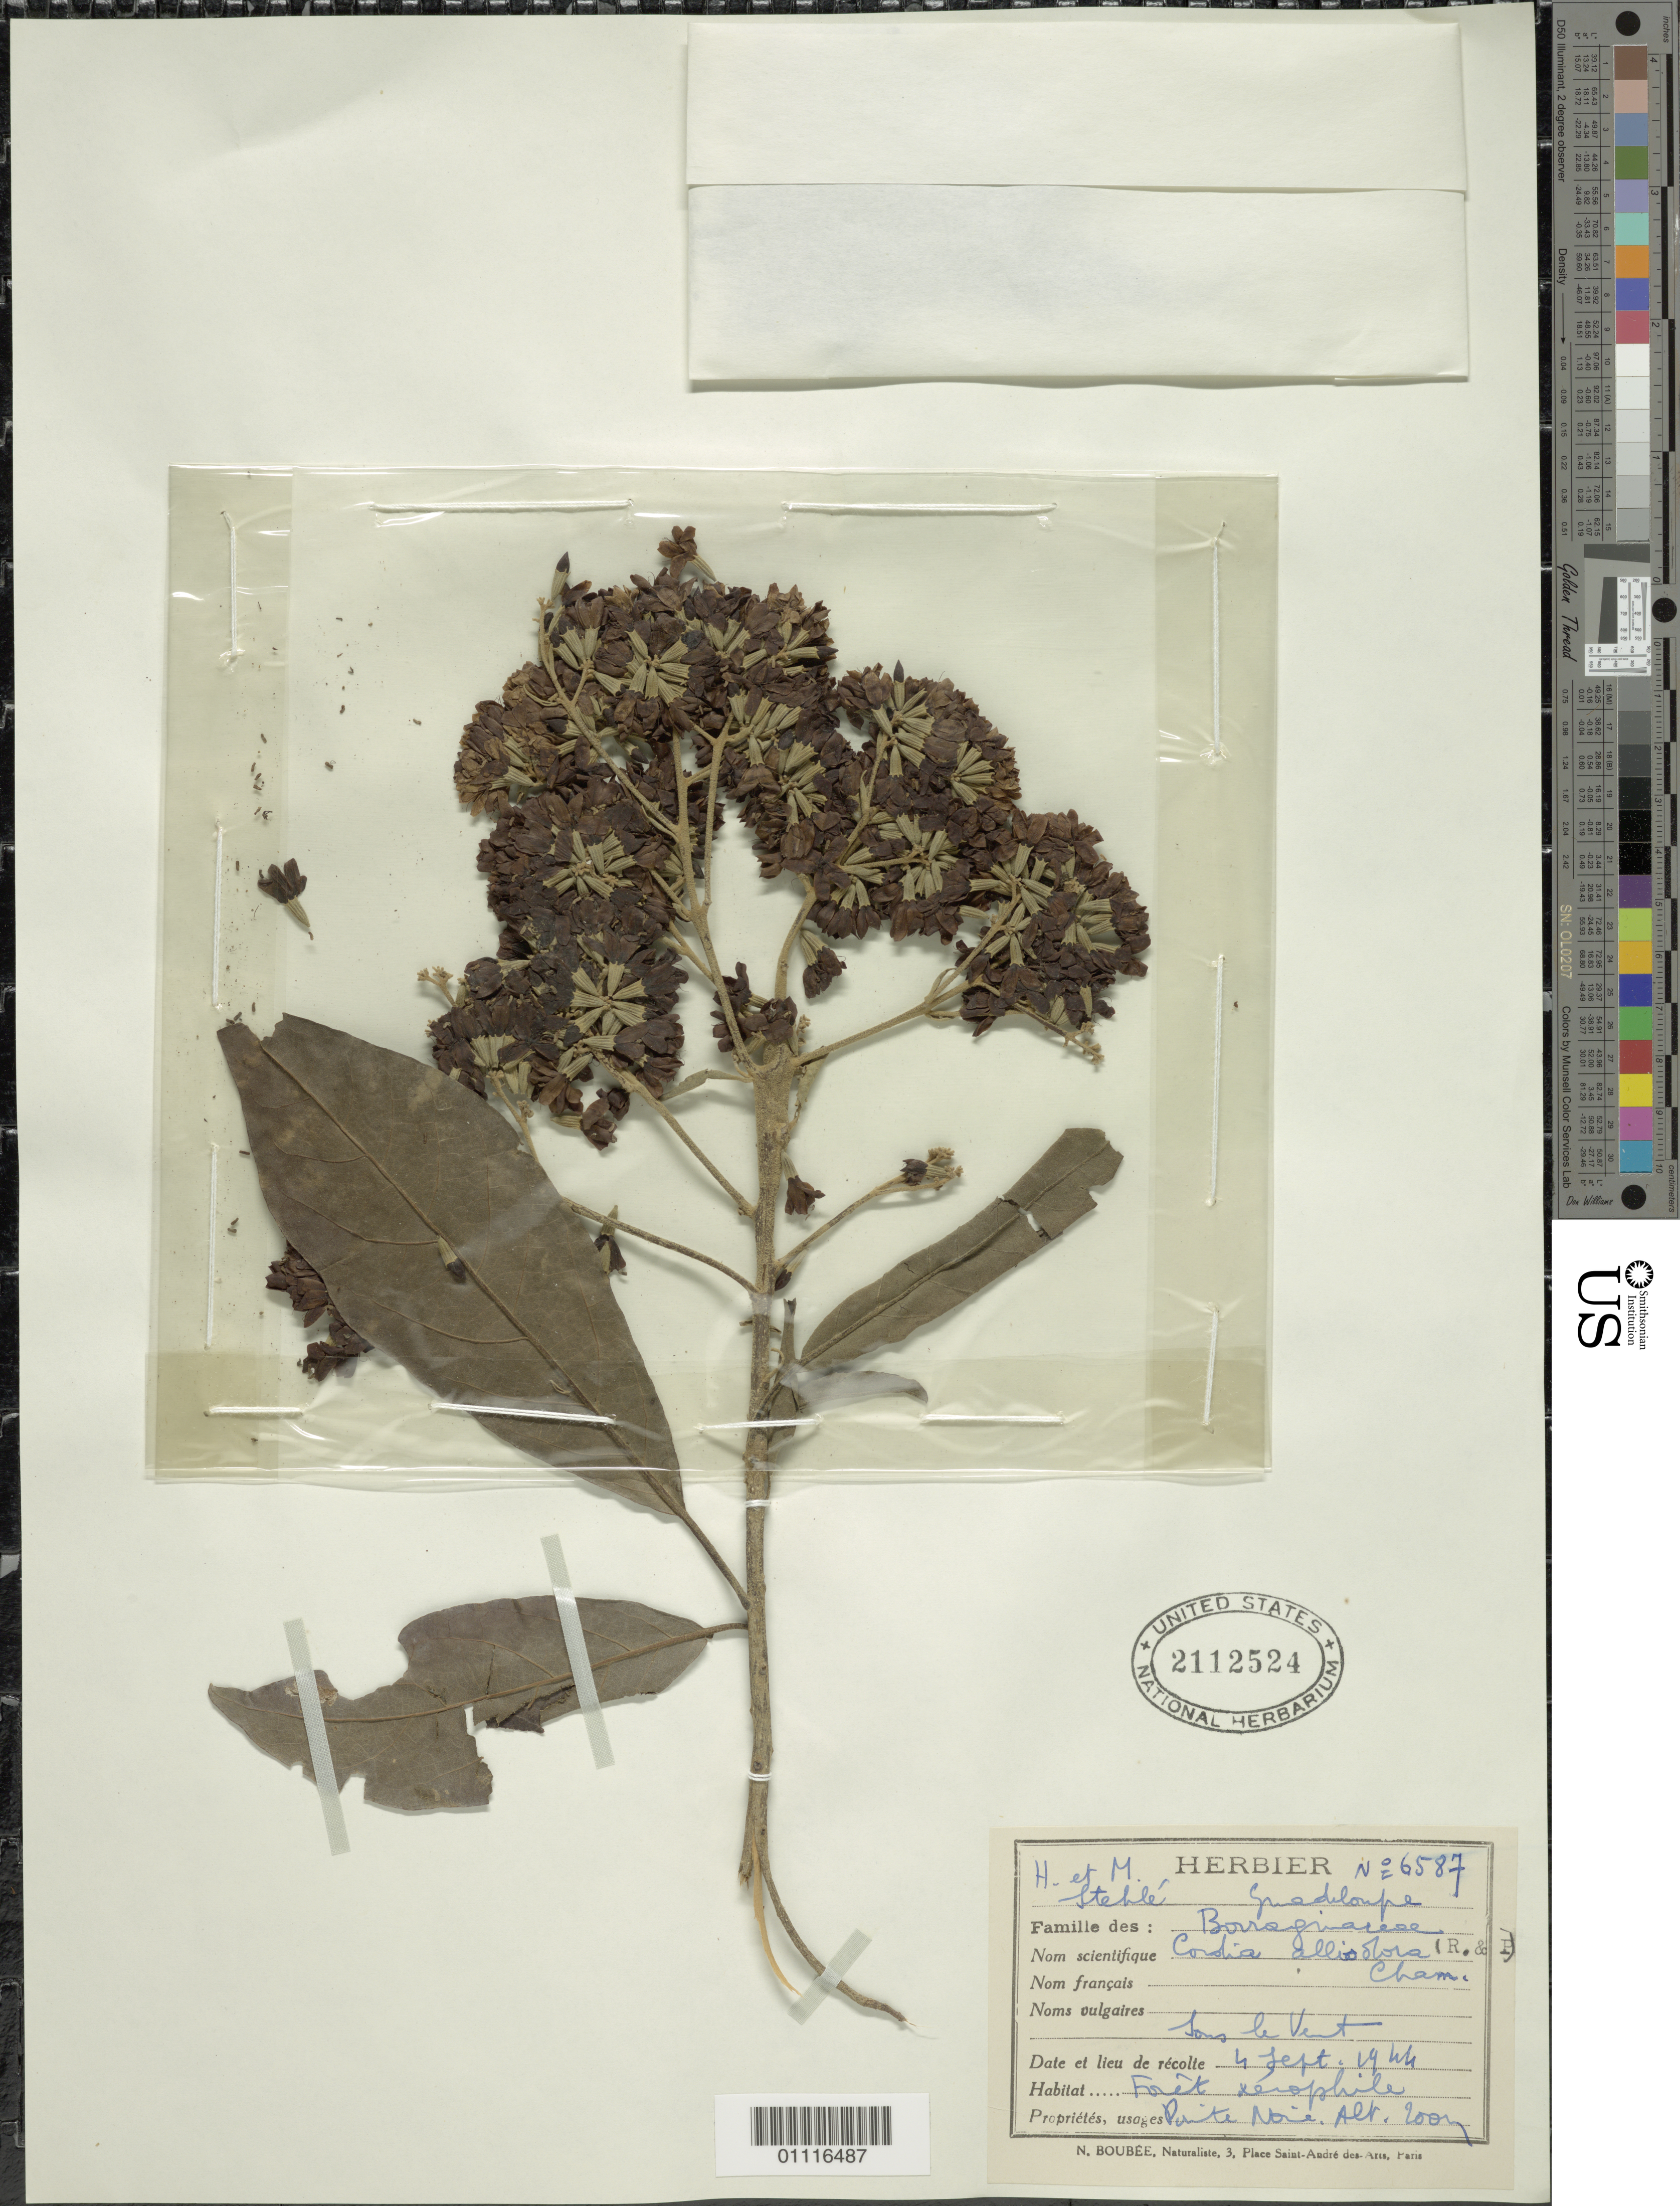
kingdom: Plantae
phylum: Tracheophyta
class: Magnoliopsida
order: Boraginales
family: Cordiaceae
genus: Cordia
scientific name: Cordia alliodora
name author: (Ruiz & Pav.) Oken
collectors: H. Stehlé & M. Stehlé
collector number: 6587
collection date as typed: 04 Sep 1944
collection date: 1944-09-04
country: Guadeloupe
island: Basse Terre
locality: Sous le Vent. Foret xerophile. Pointe Noir.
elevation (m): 200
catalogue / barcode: US 2112524